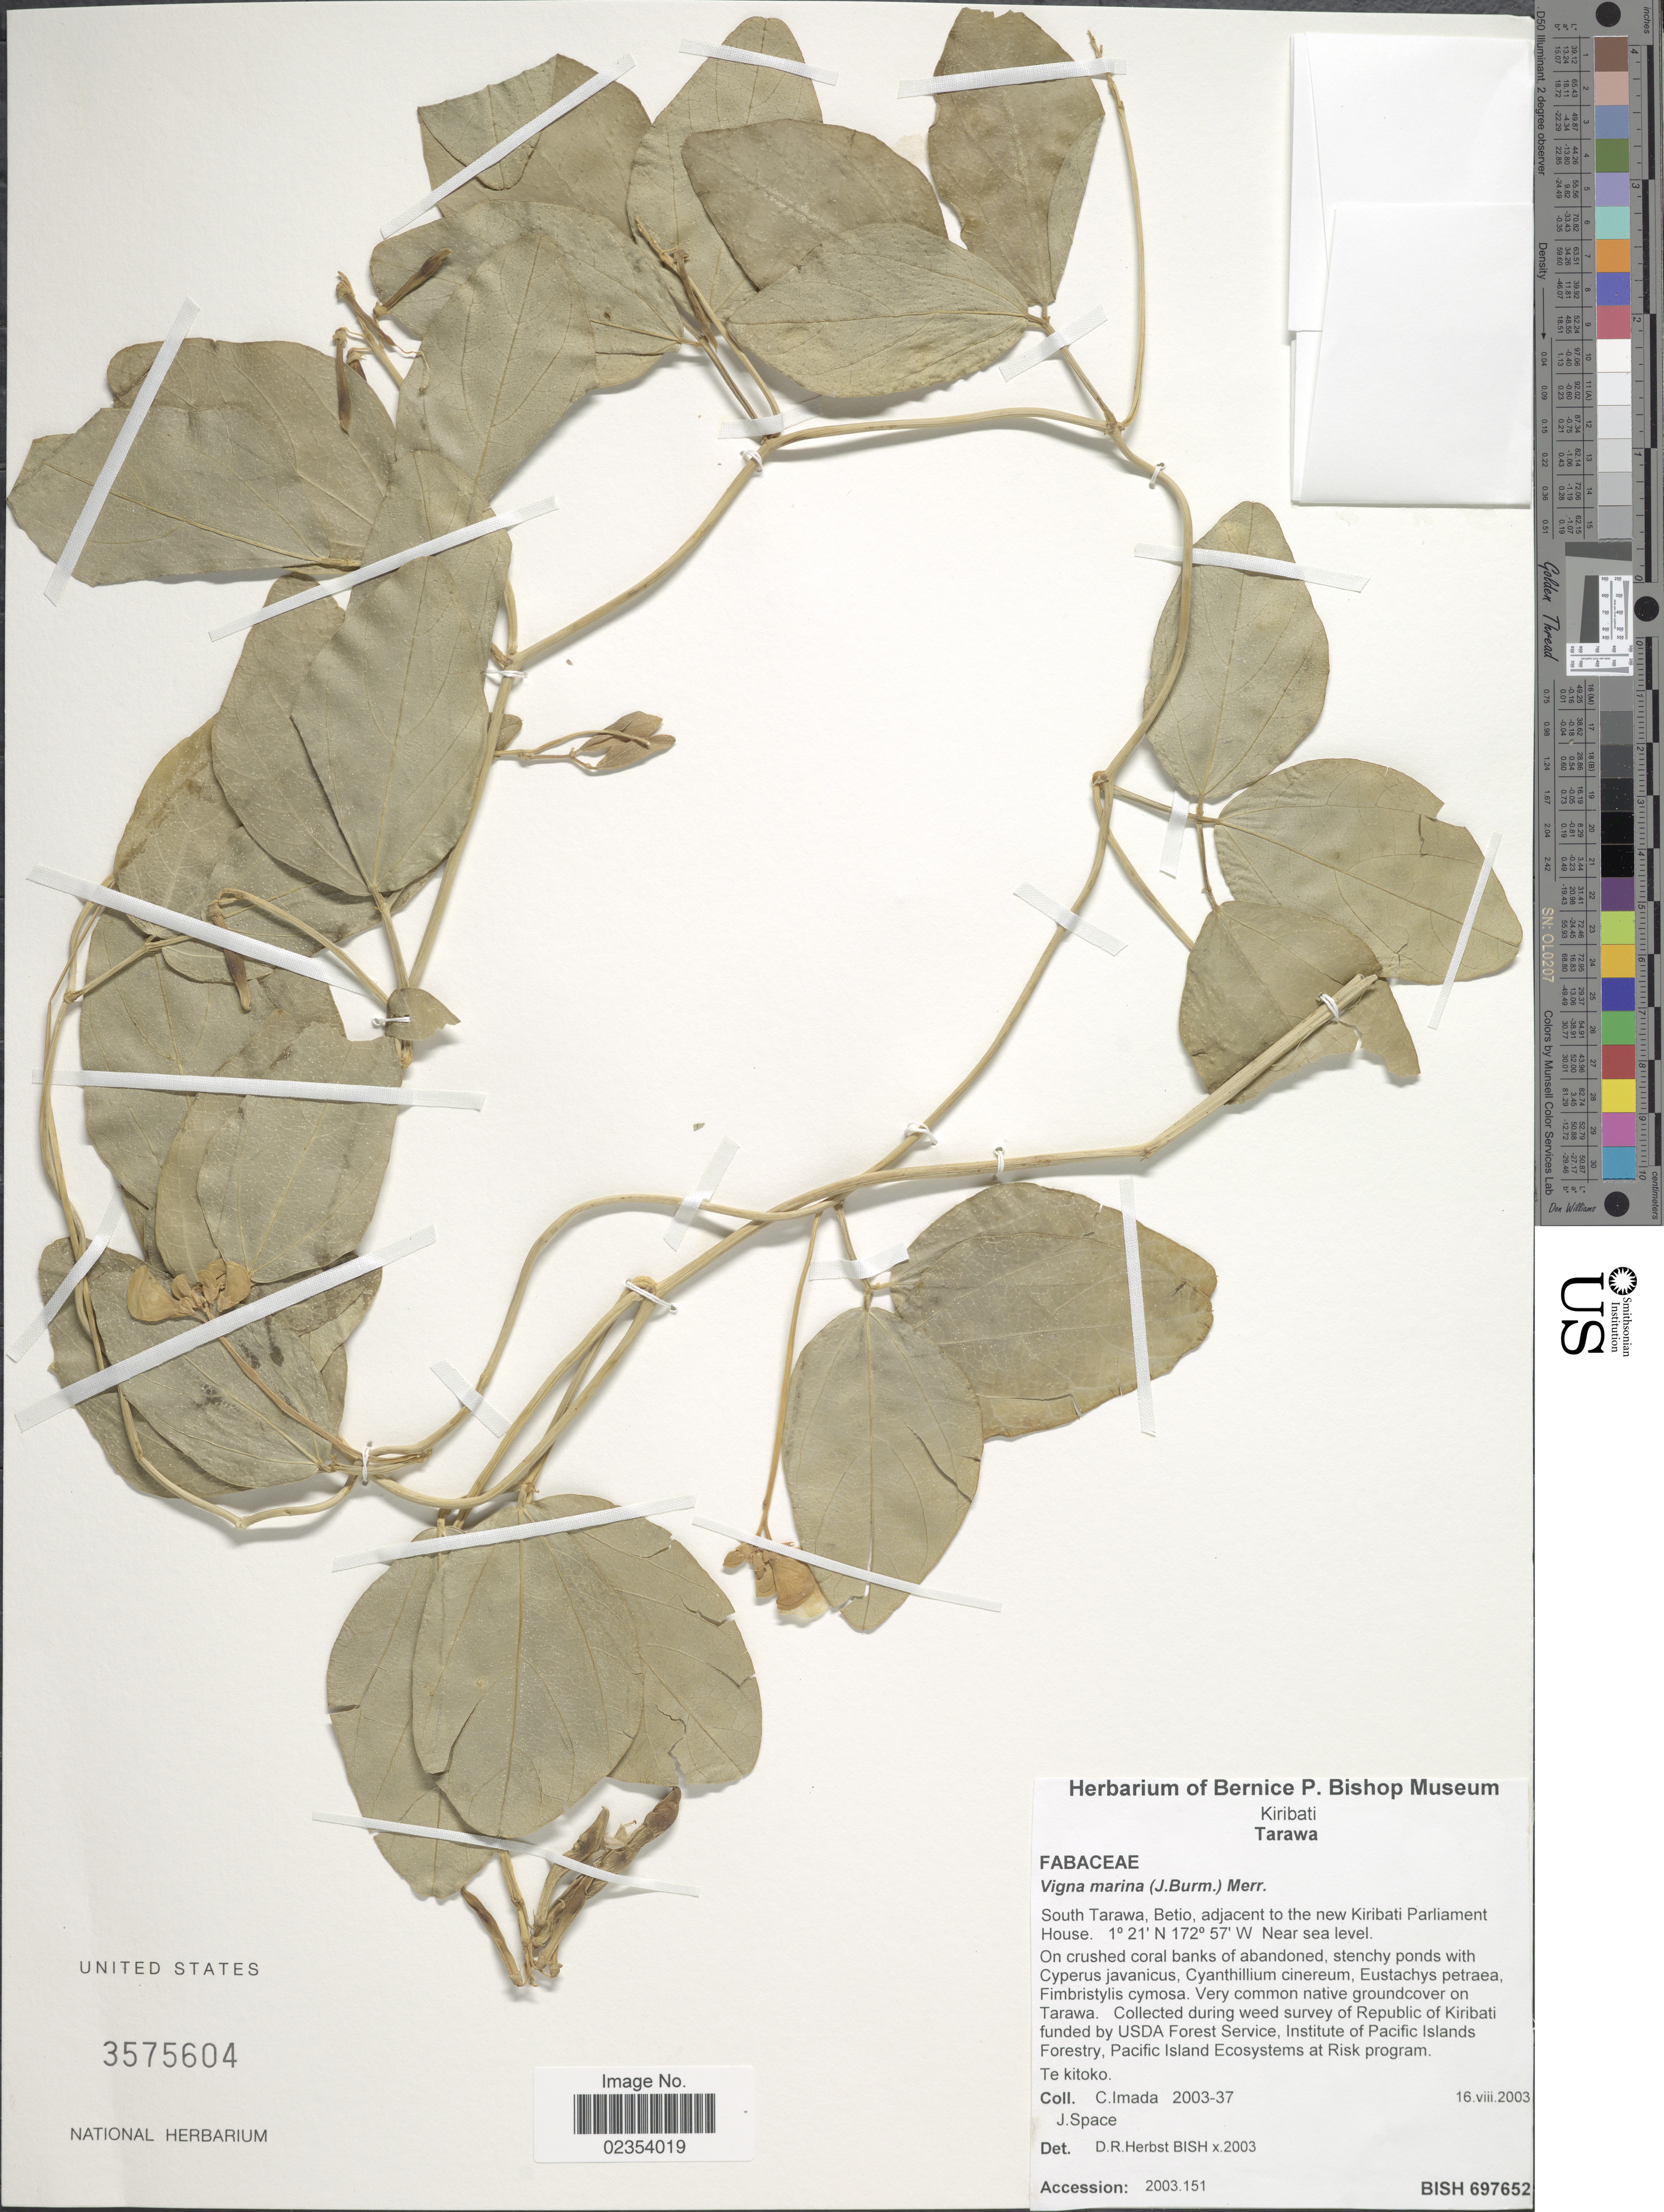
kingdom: Plantae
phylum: Tracheophyta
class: Magnoliopsida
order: Fabales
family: Fabaceae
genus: Vigna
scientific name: Vigna marina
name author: (Burm.) Merr.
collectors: C. Imada & J. Space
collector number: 2003-37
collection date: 2003-08-16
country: Kiribati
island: Tarawa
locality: Kiribati. Tarawa. South Tarawa, Betio, adjacent to the new Kiribati Parliament House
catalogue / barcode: US 3575604